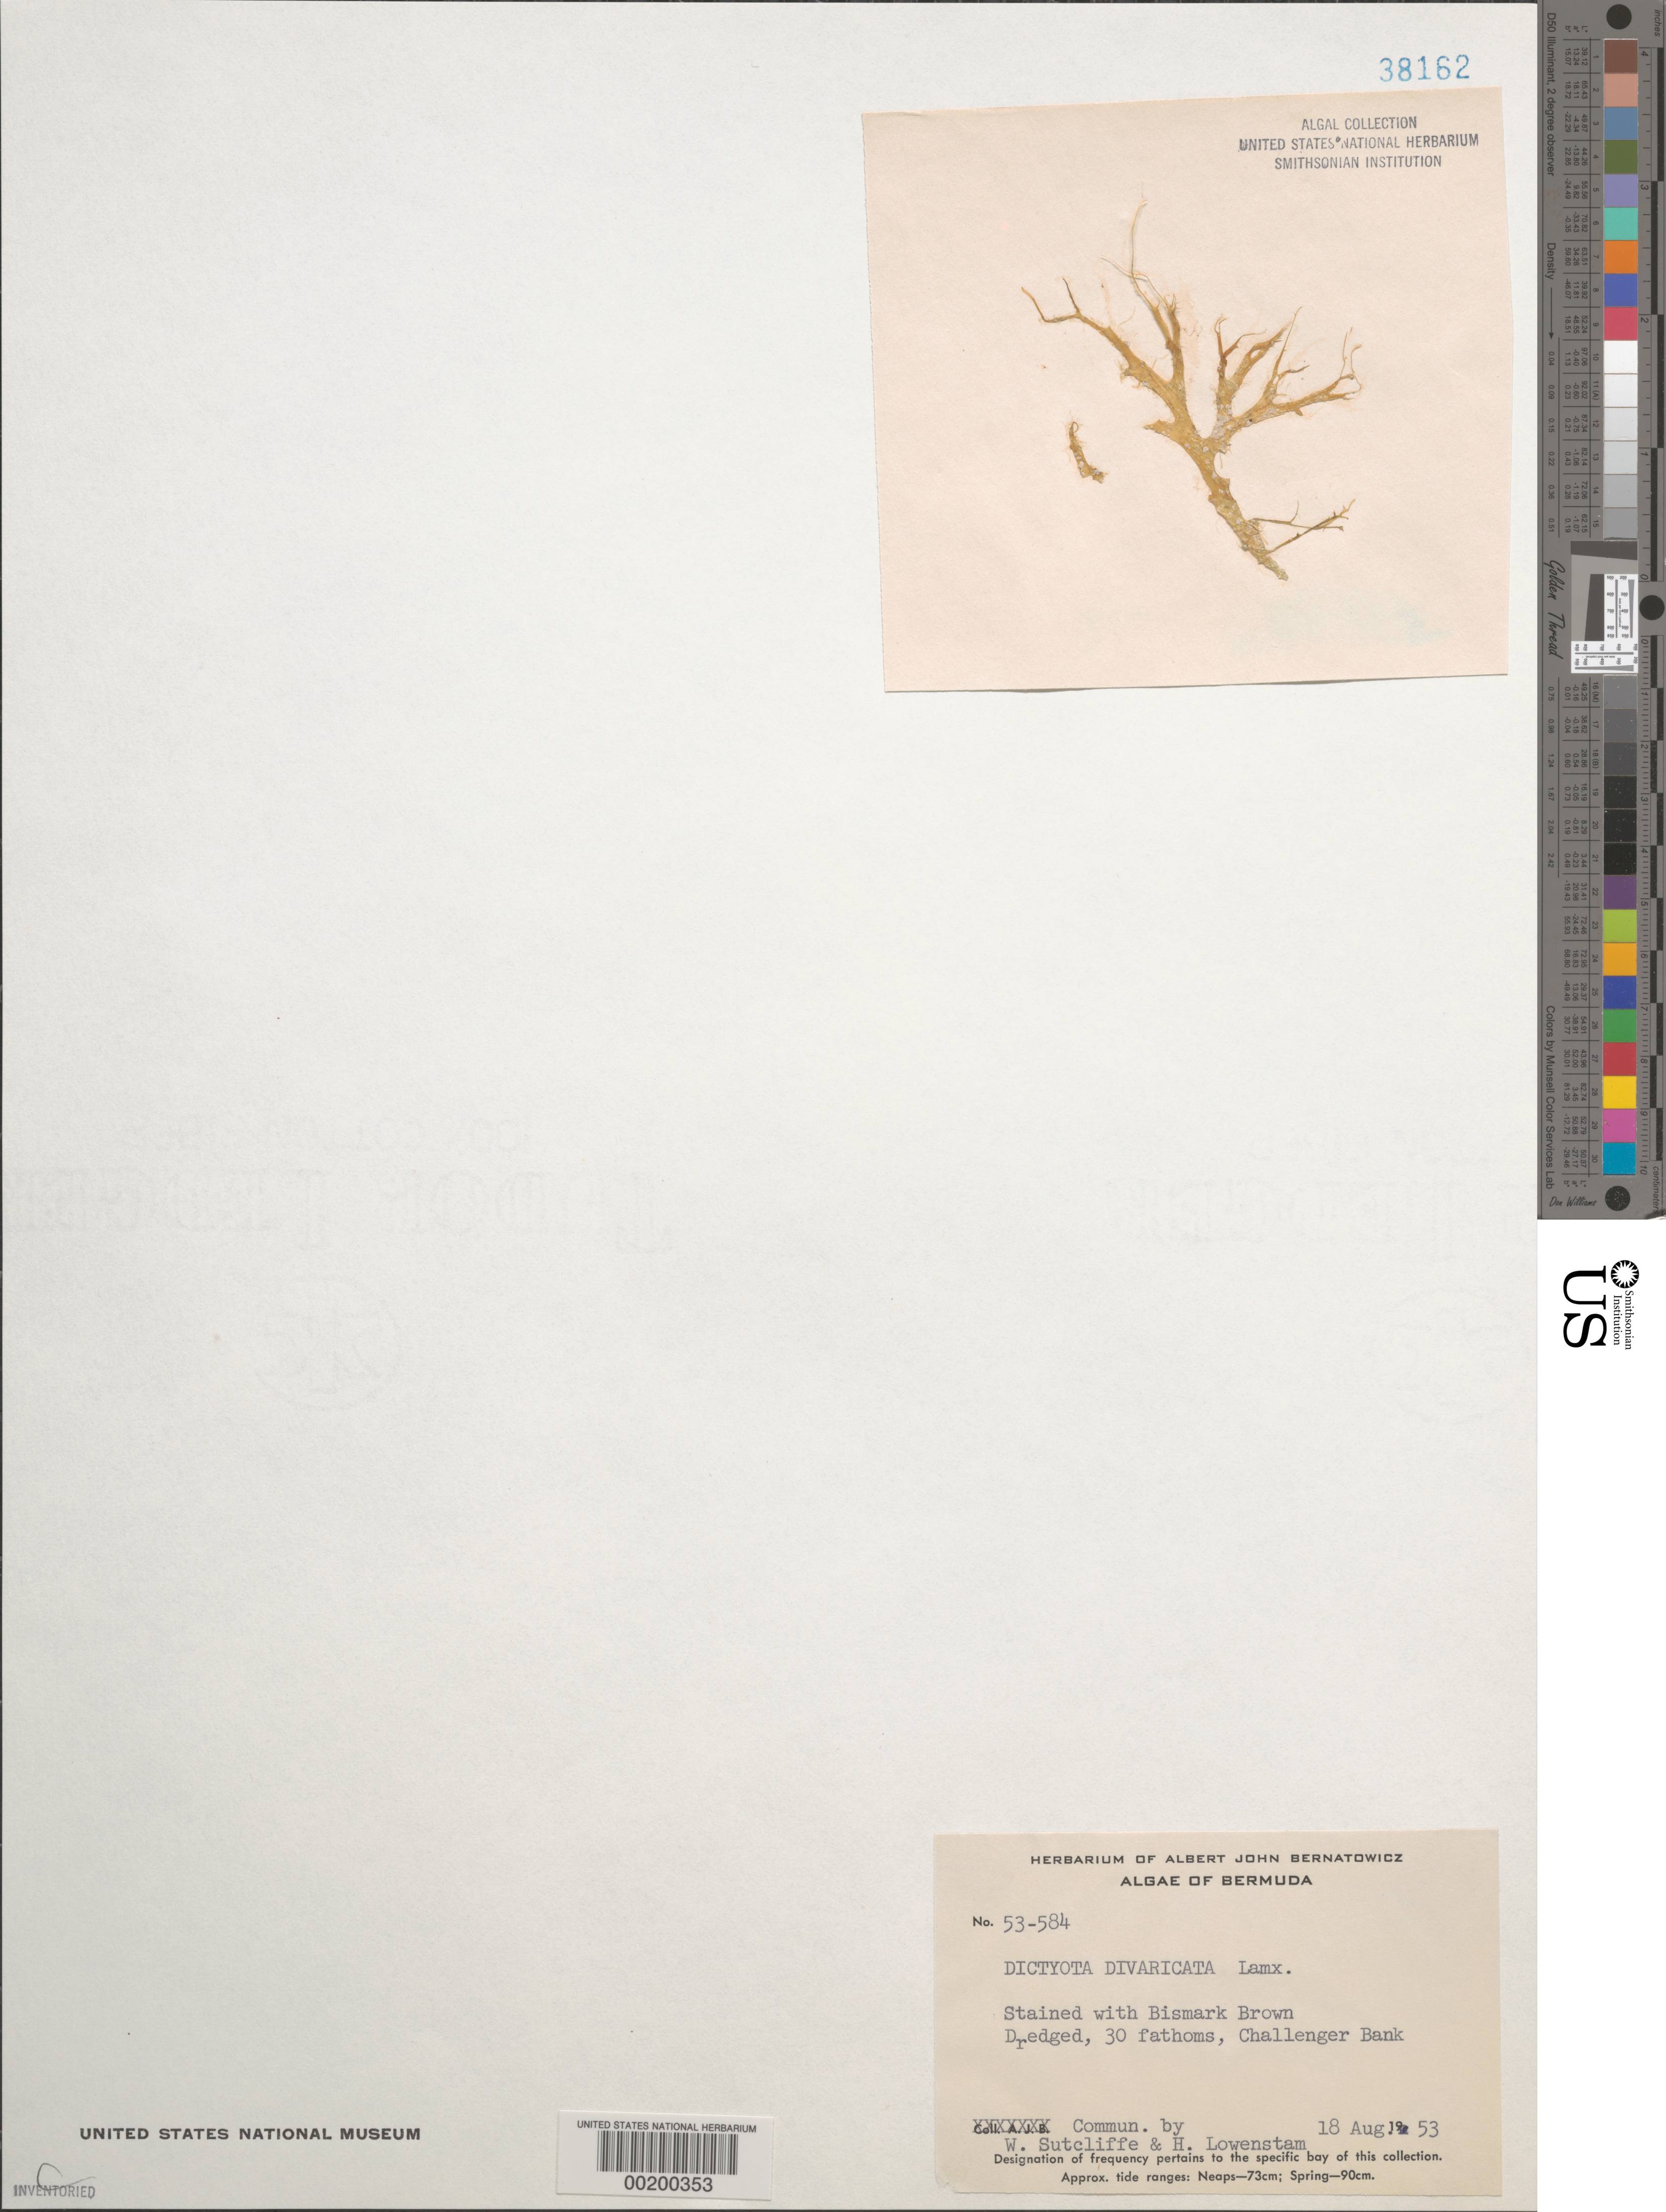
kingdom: Chromista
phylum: Ochrophyta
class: Phaeophyceae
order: Dictyotales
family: Dictyotaceae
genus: Dictyota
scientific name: Dictyota divaricata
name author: J.V.Lamouroux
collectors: W. Sutcliffe & H. Lowenstam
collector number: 53-584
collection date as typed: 18 Aug 1953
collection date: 1953-08-18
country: Bermuda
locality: Challenger Bank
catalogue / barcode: US 38162